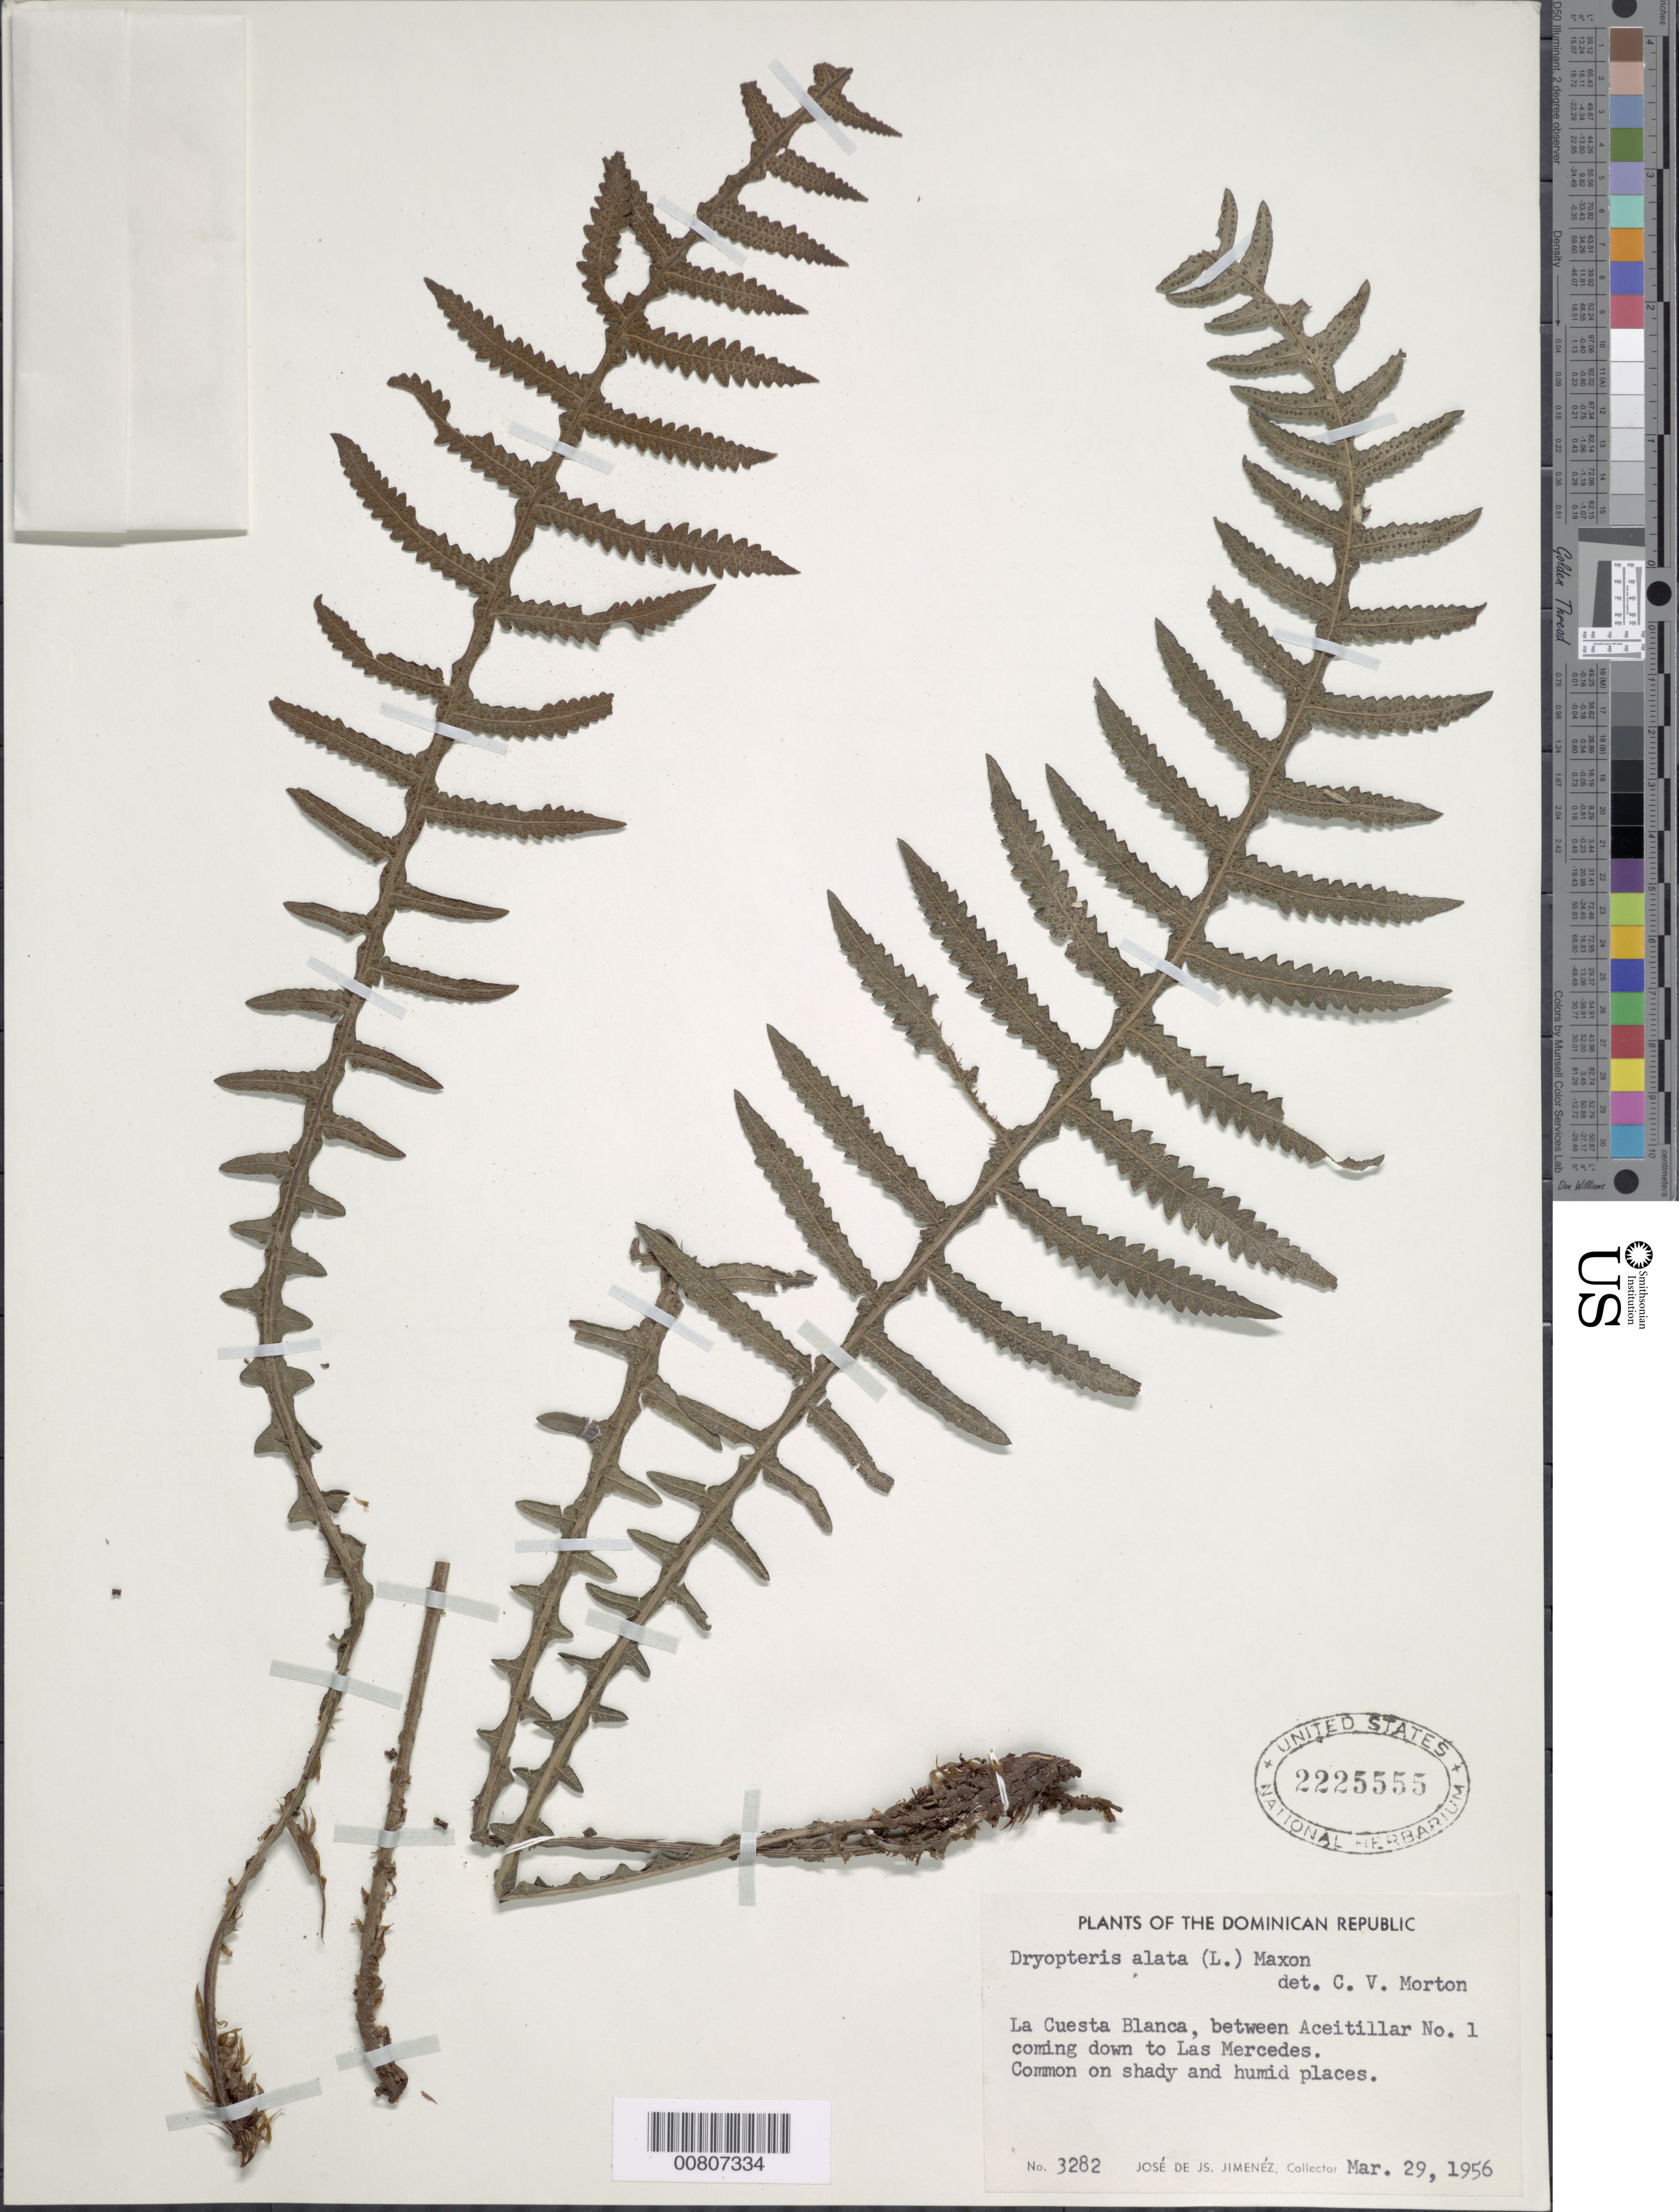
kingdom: Plantae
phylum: Tracheophyta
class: Polypodiopsida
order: Polypodiales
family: Thelypteridaceae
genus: Goniopteris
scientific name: Goniopteris alata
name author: (L.) Ching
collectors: J. J. Jiménez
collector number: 3282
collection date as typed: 29 Mar 1956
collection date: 1956-03-29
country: Dominican Republic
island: Hispaniola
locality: La Cuesta Blanca, between Aceitillar No. 1 down to Las Mercedes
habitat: Shady and humid places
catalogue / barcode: US 2225555